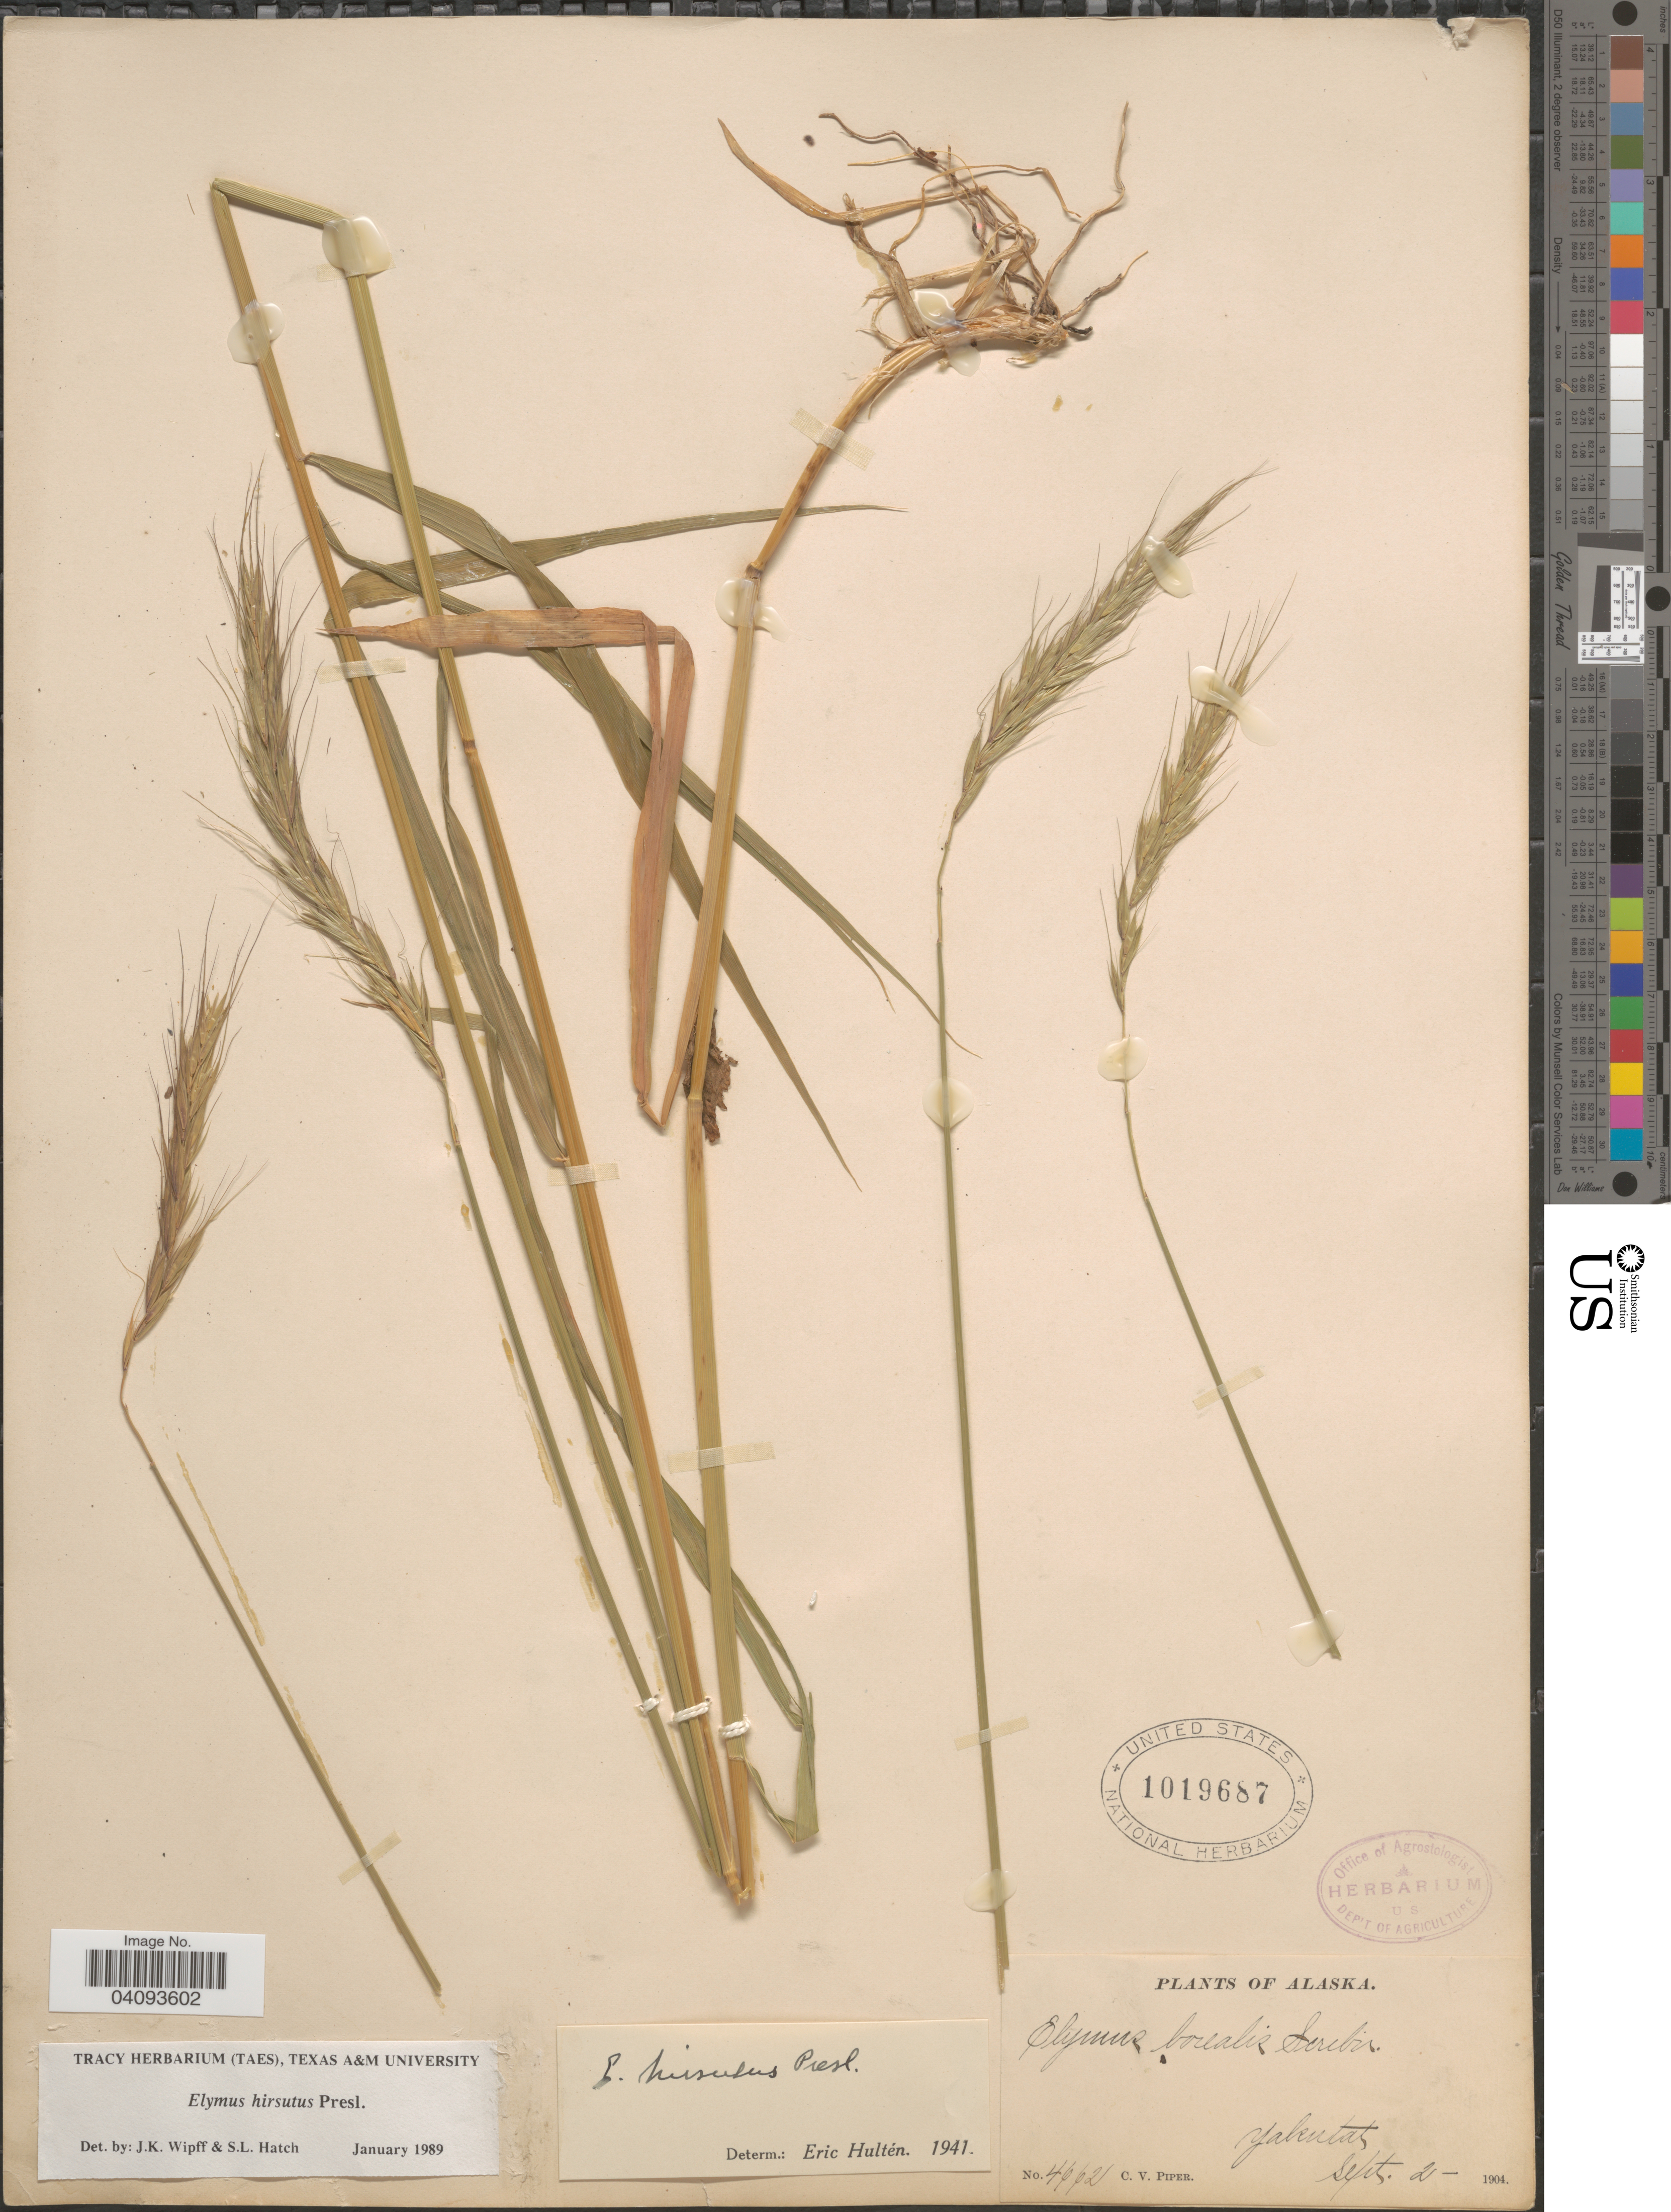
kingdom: Plantae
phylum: Tracheophyta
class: Liliopsida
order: Poales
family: Poaceae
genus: Elymus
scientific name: Elymus hirsutus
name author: J. Presl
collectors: C. V. Piper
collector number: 4662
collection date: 1904-09-02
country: United States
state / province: Alaska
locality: Yakutat.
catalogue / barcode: US 1019687